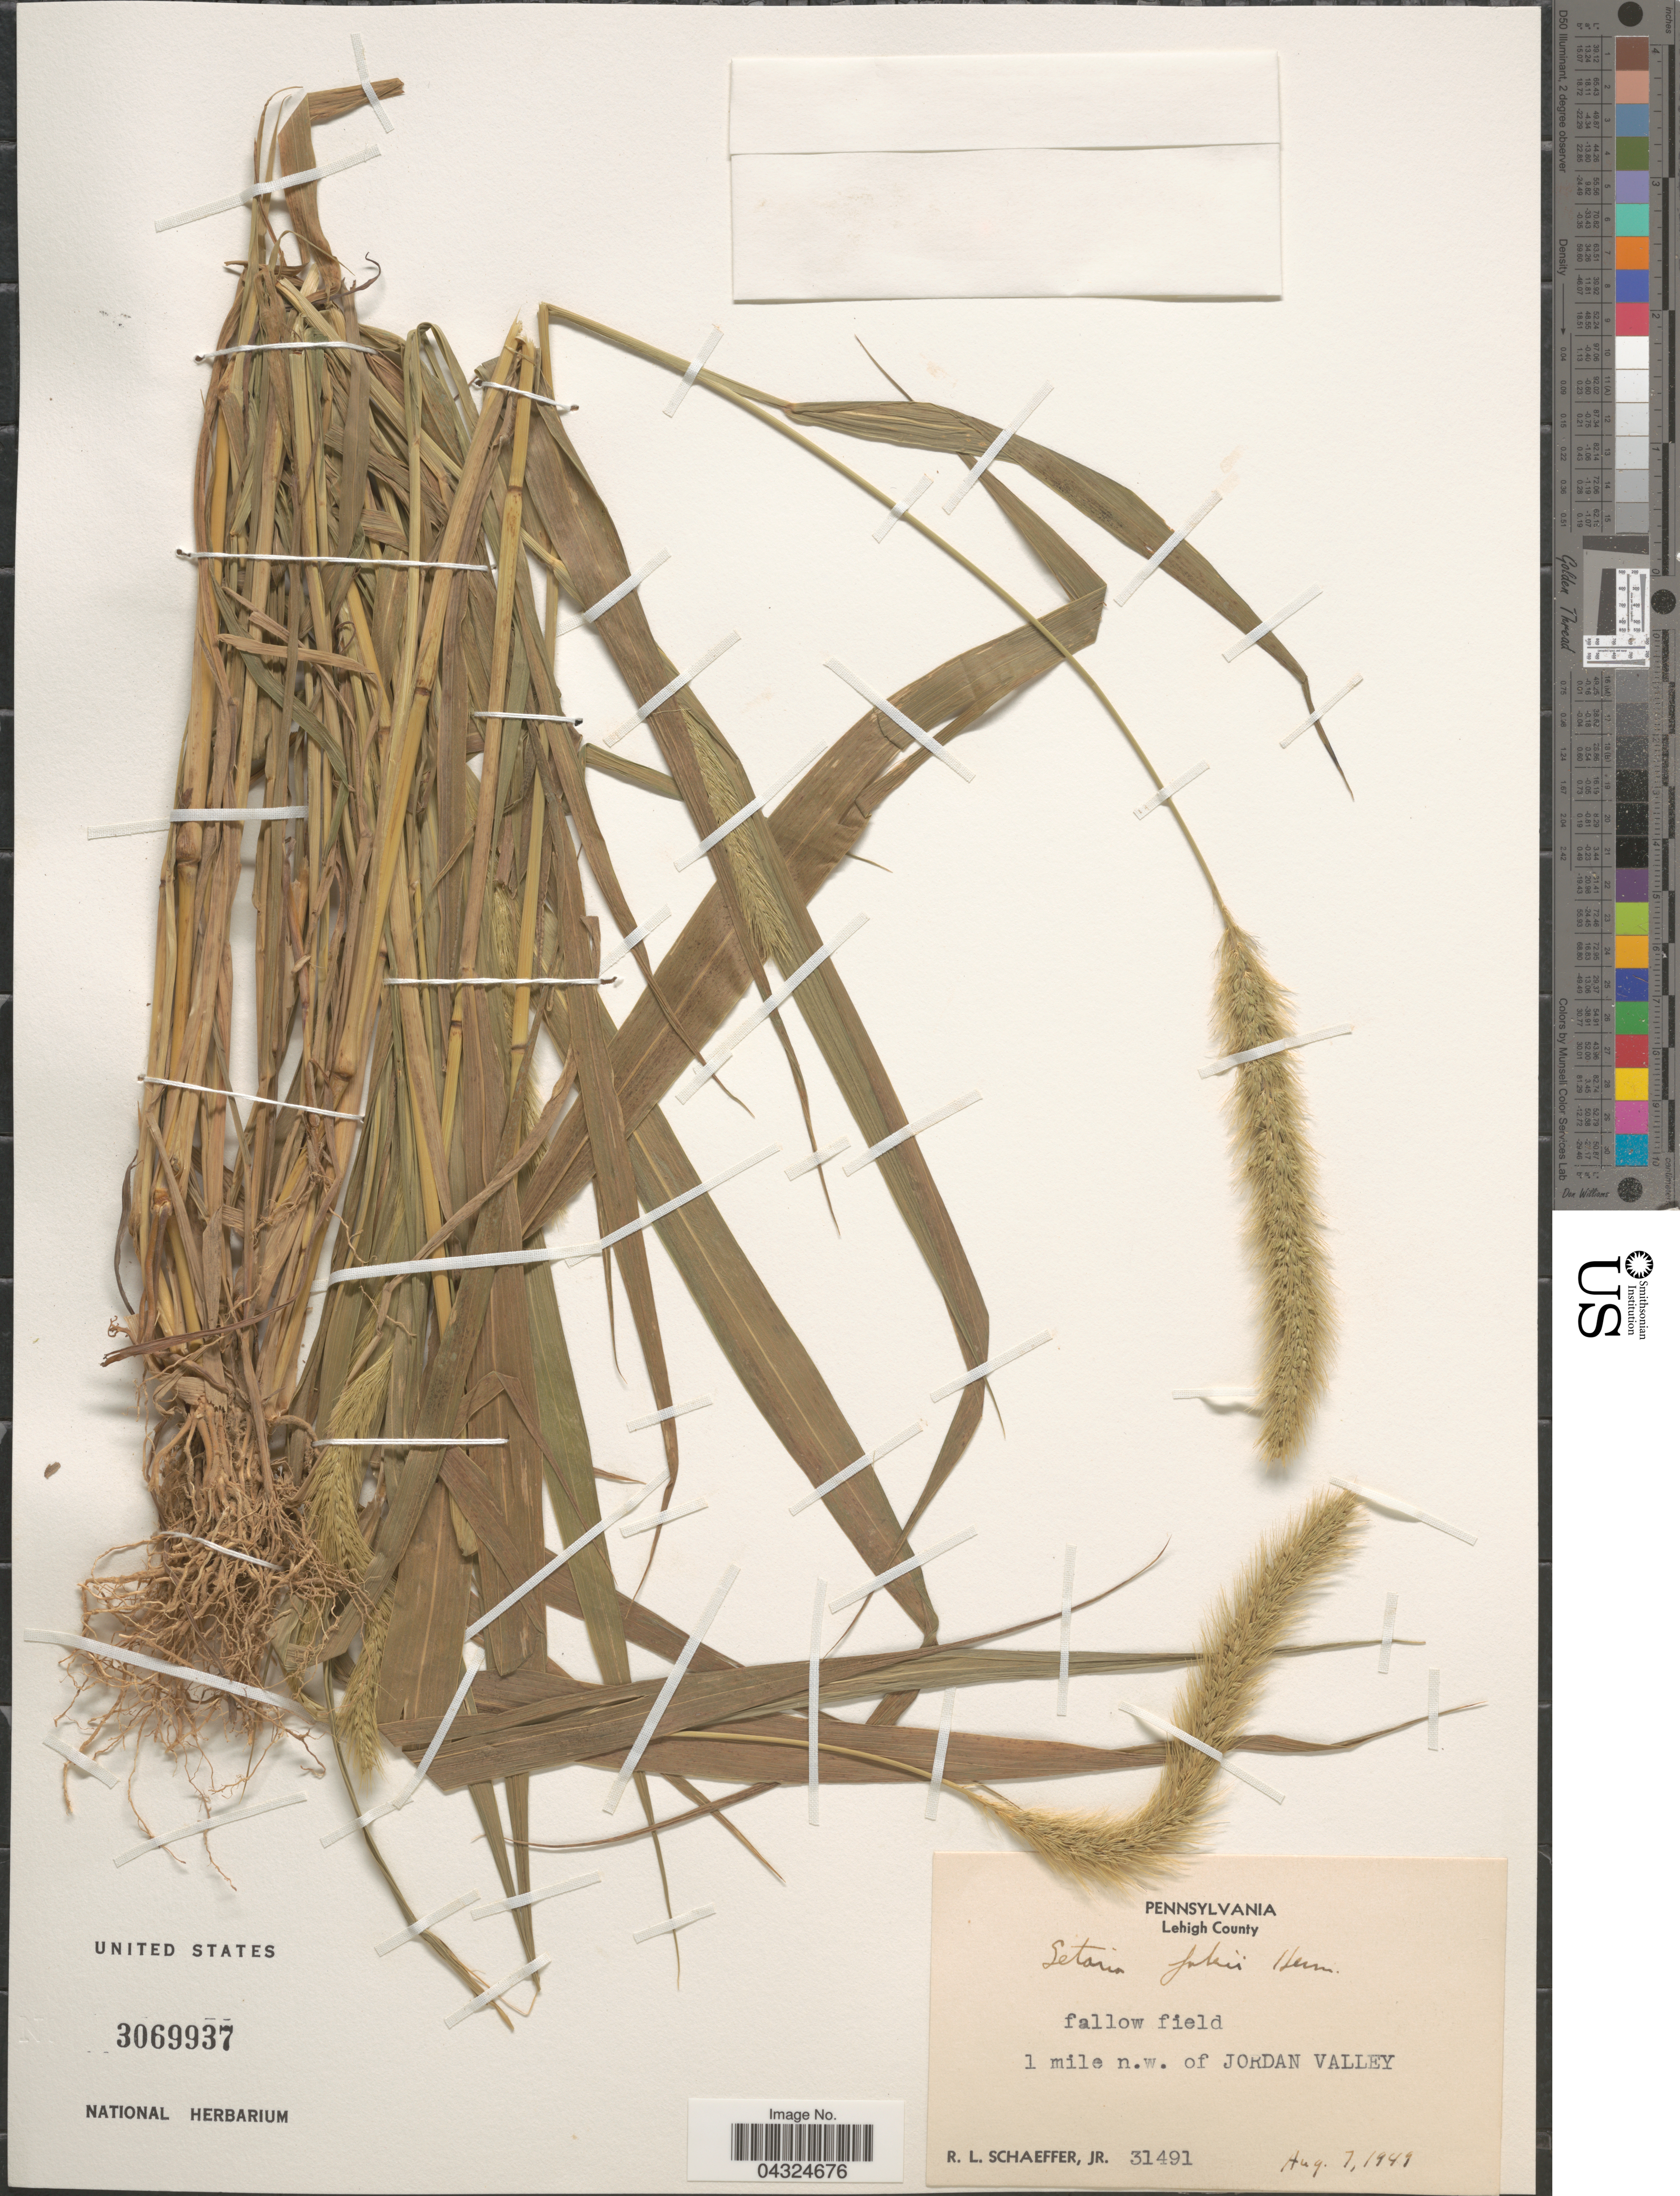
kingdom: Plantae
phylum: Tracheophyta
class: Liliopsida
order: Poales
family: Poaceae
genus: Setaria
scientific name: Setaria faberi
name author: R.A.W. Herrm.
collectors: R. L. Schaeffer Jr.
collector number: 31491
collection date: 1949-08-07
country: United States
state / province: Pennsylvania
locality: Lehigh County. 1 mile n.w. of Jordan Valley.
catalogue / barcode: US 3069937